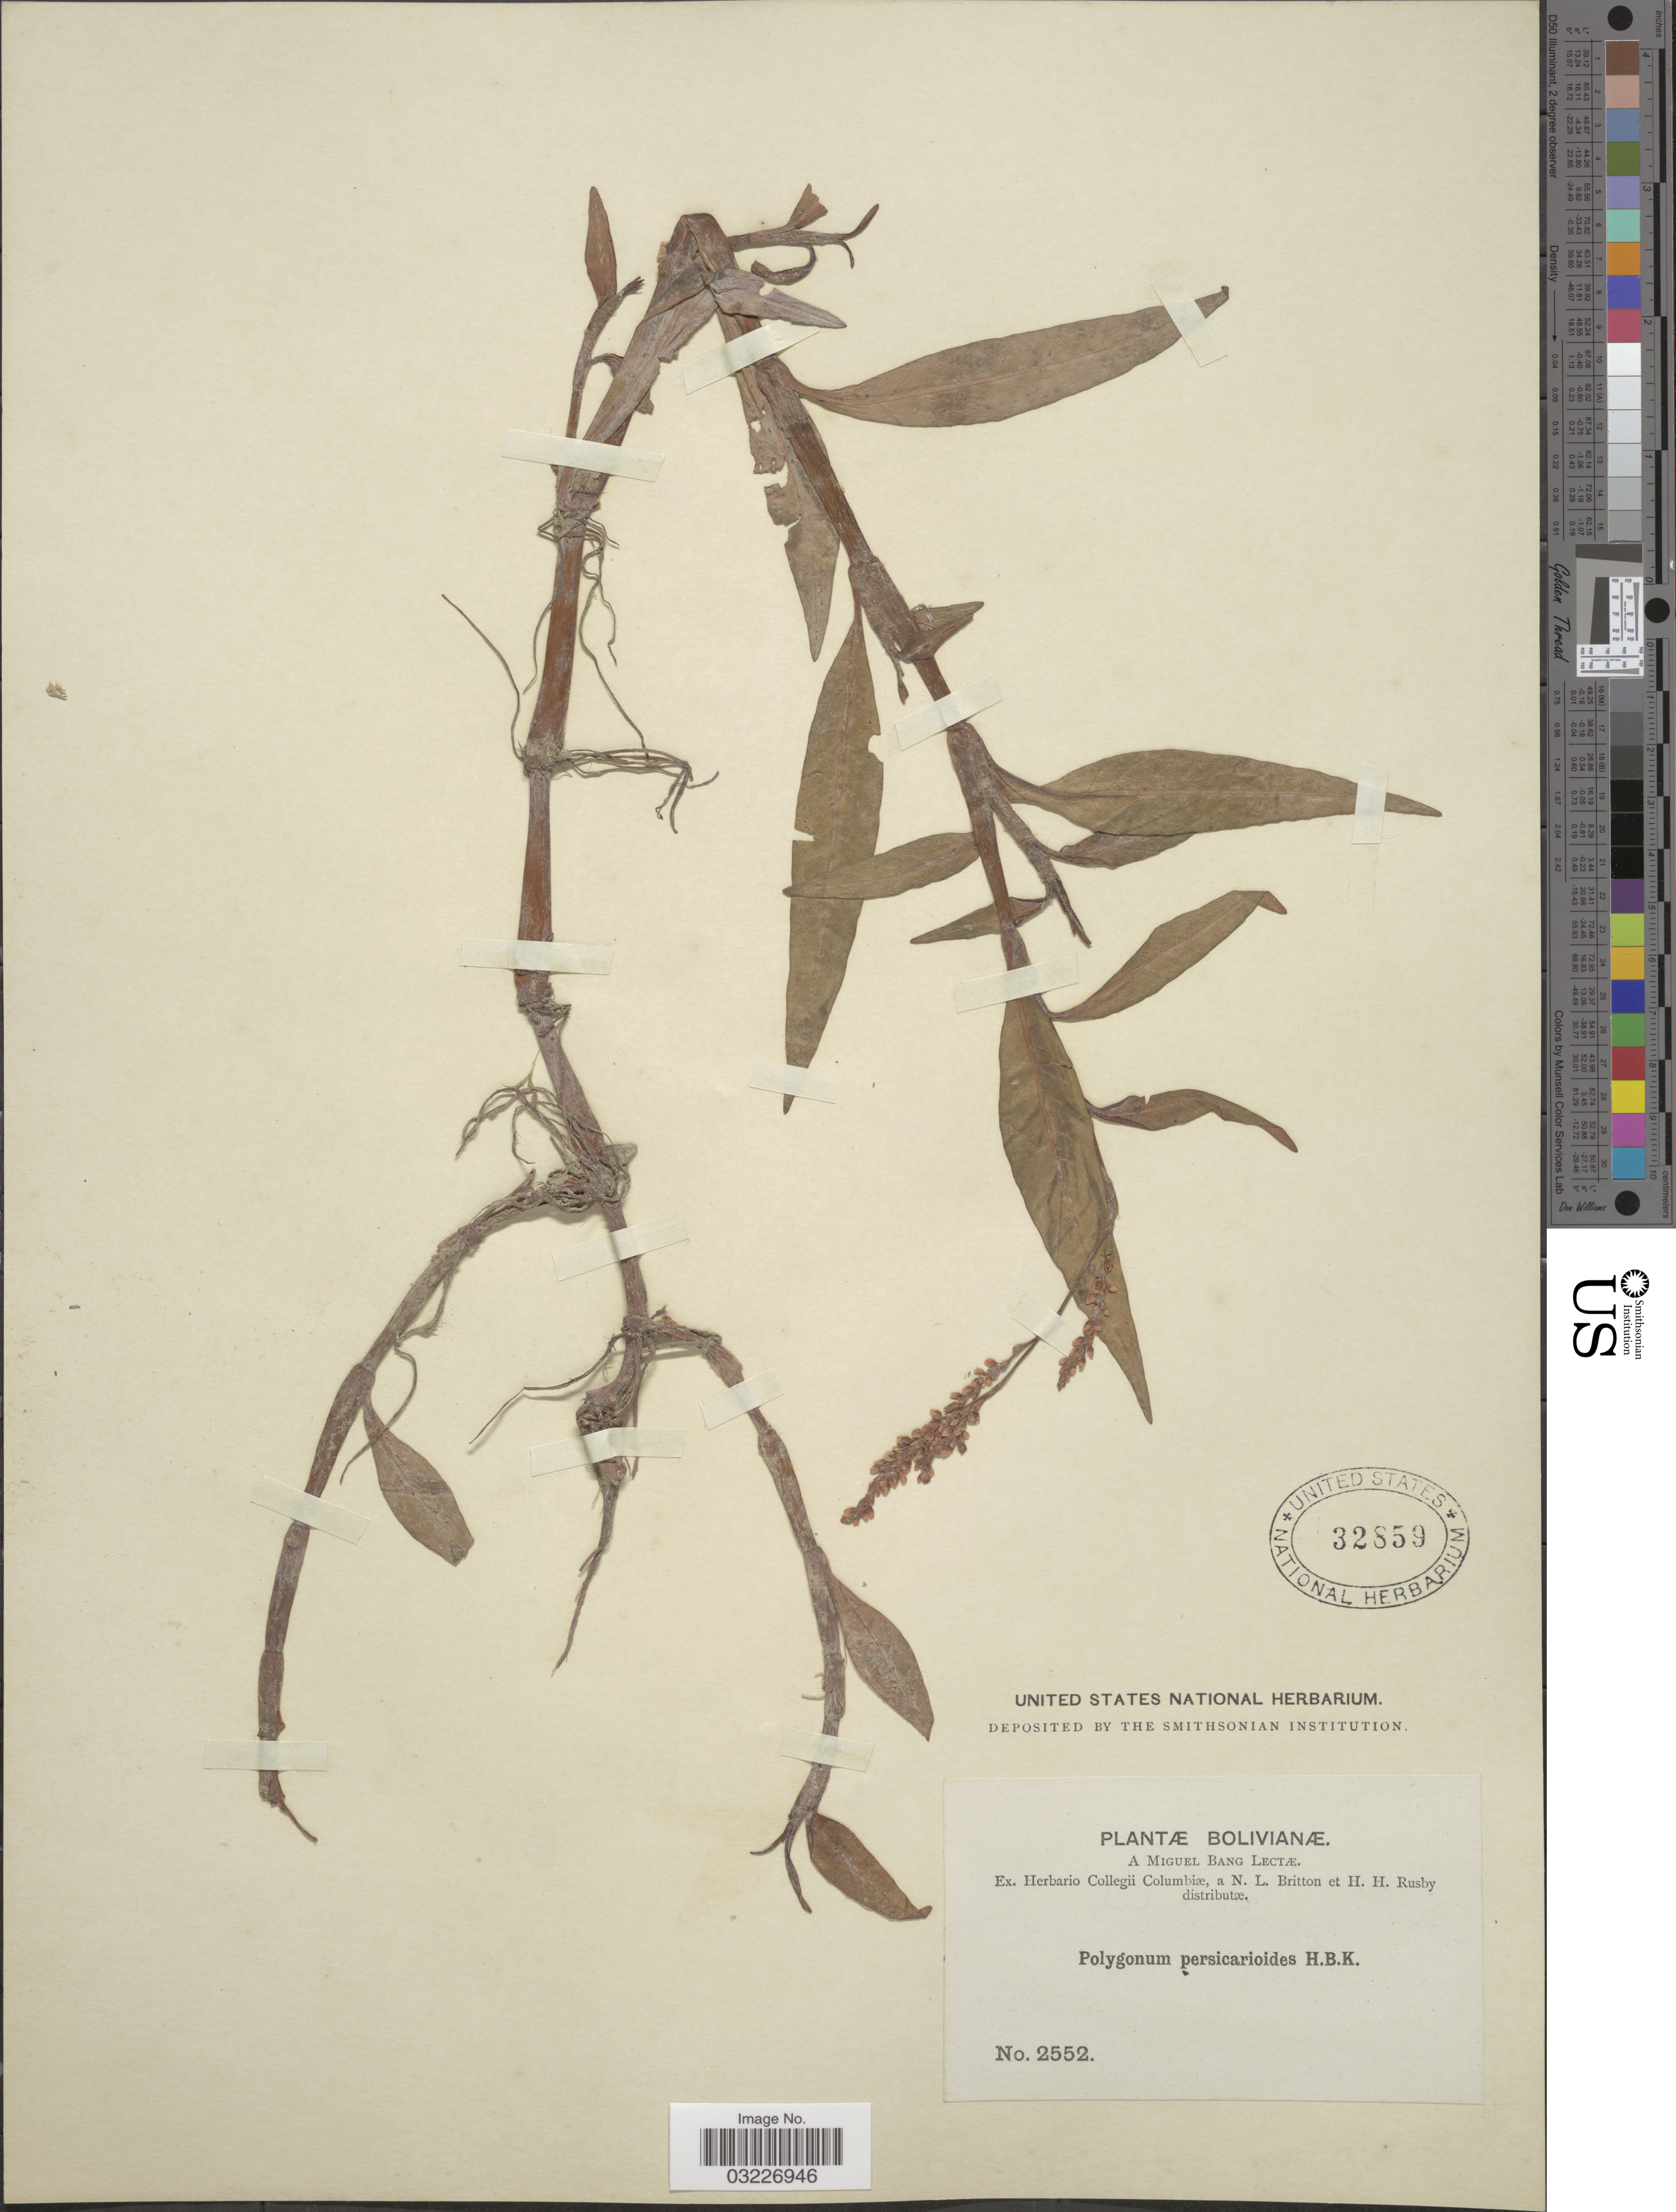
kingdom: Plantae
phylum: Tracheophyta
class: Magnoliopsida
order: Caryophyllales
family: Polygonaceae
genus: Polygonum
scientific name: Polygonum persicarioides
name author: Kunth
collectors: M. Bang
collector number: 2552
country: Bolivia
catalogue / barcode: US 32859